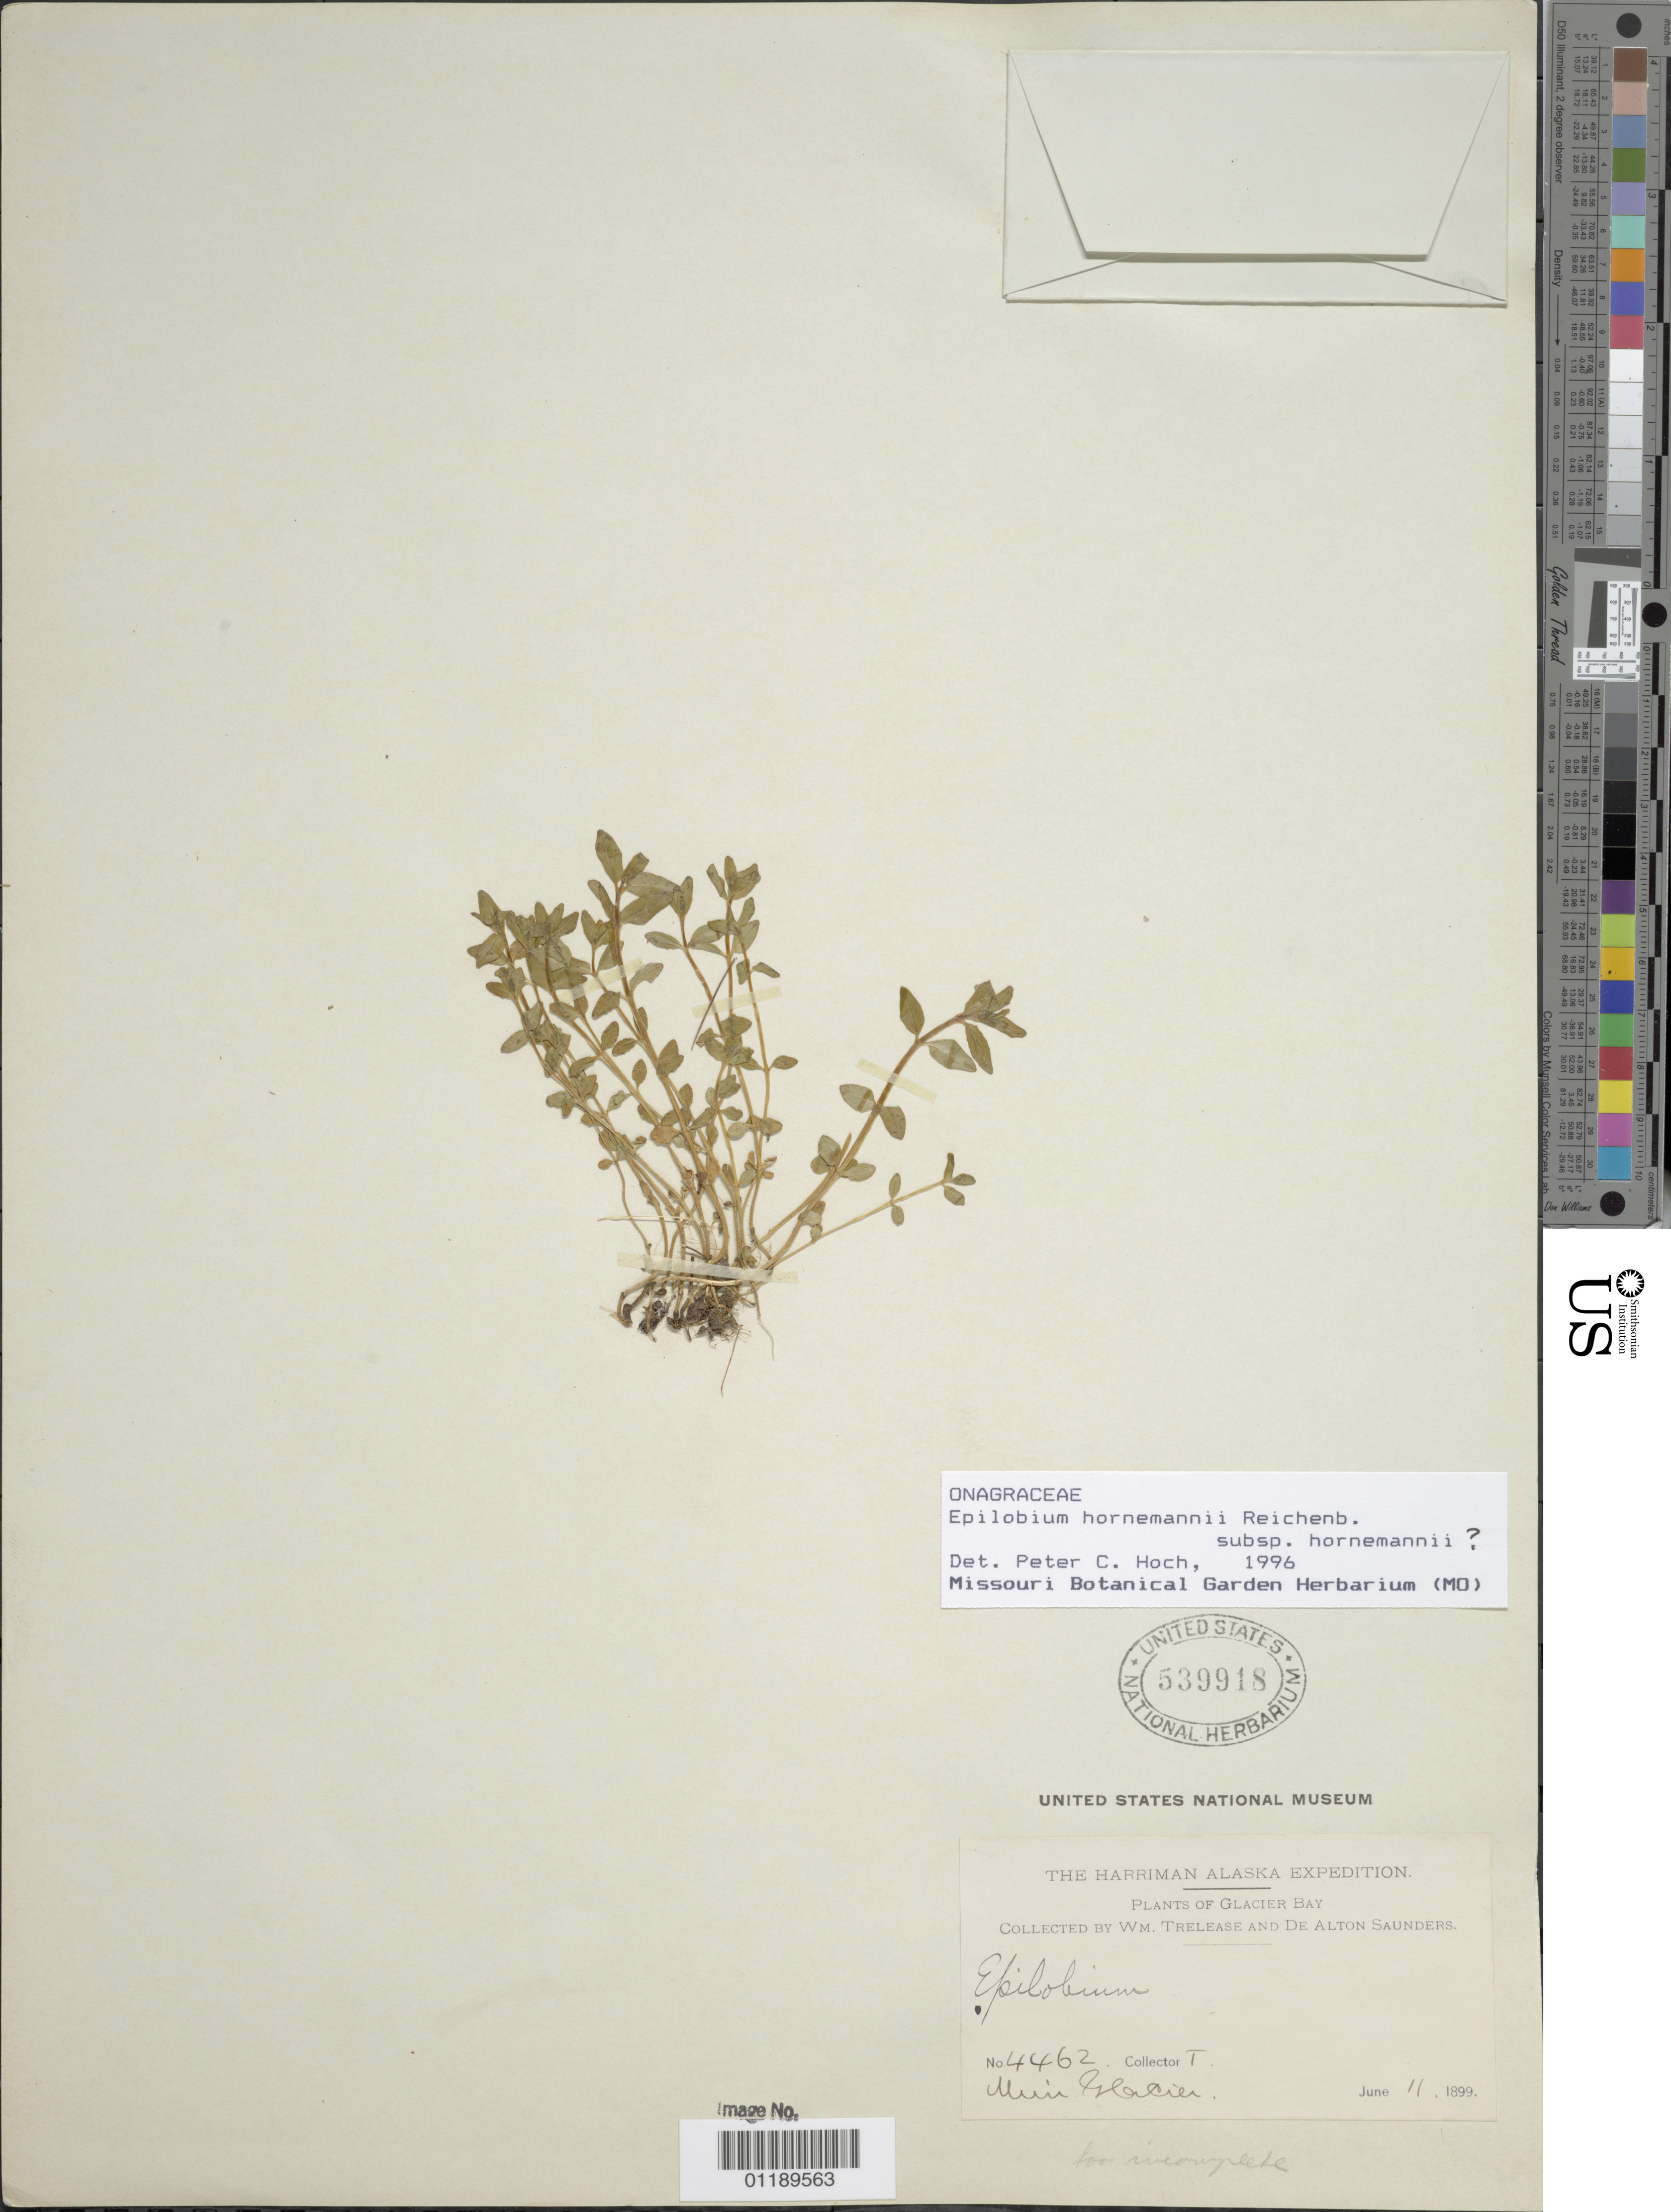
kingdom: Plantae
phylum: Tracheophyta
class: Magnoliopsida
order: Myrtales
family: Onagraceae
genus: Epilobium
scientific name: Epilobium hornemannii subsp. hornemannii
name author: Rchb.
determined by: Hoch, P. C.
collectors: W. Trelease & D. A. Saunders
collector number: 4462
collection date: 1899-06-11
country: United States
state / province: Alaska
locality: Muir Glacier.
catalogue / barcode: US 539918